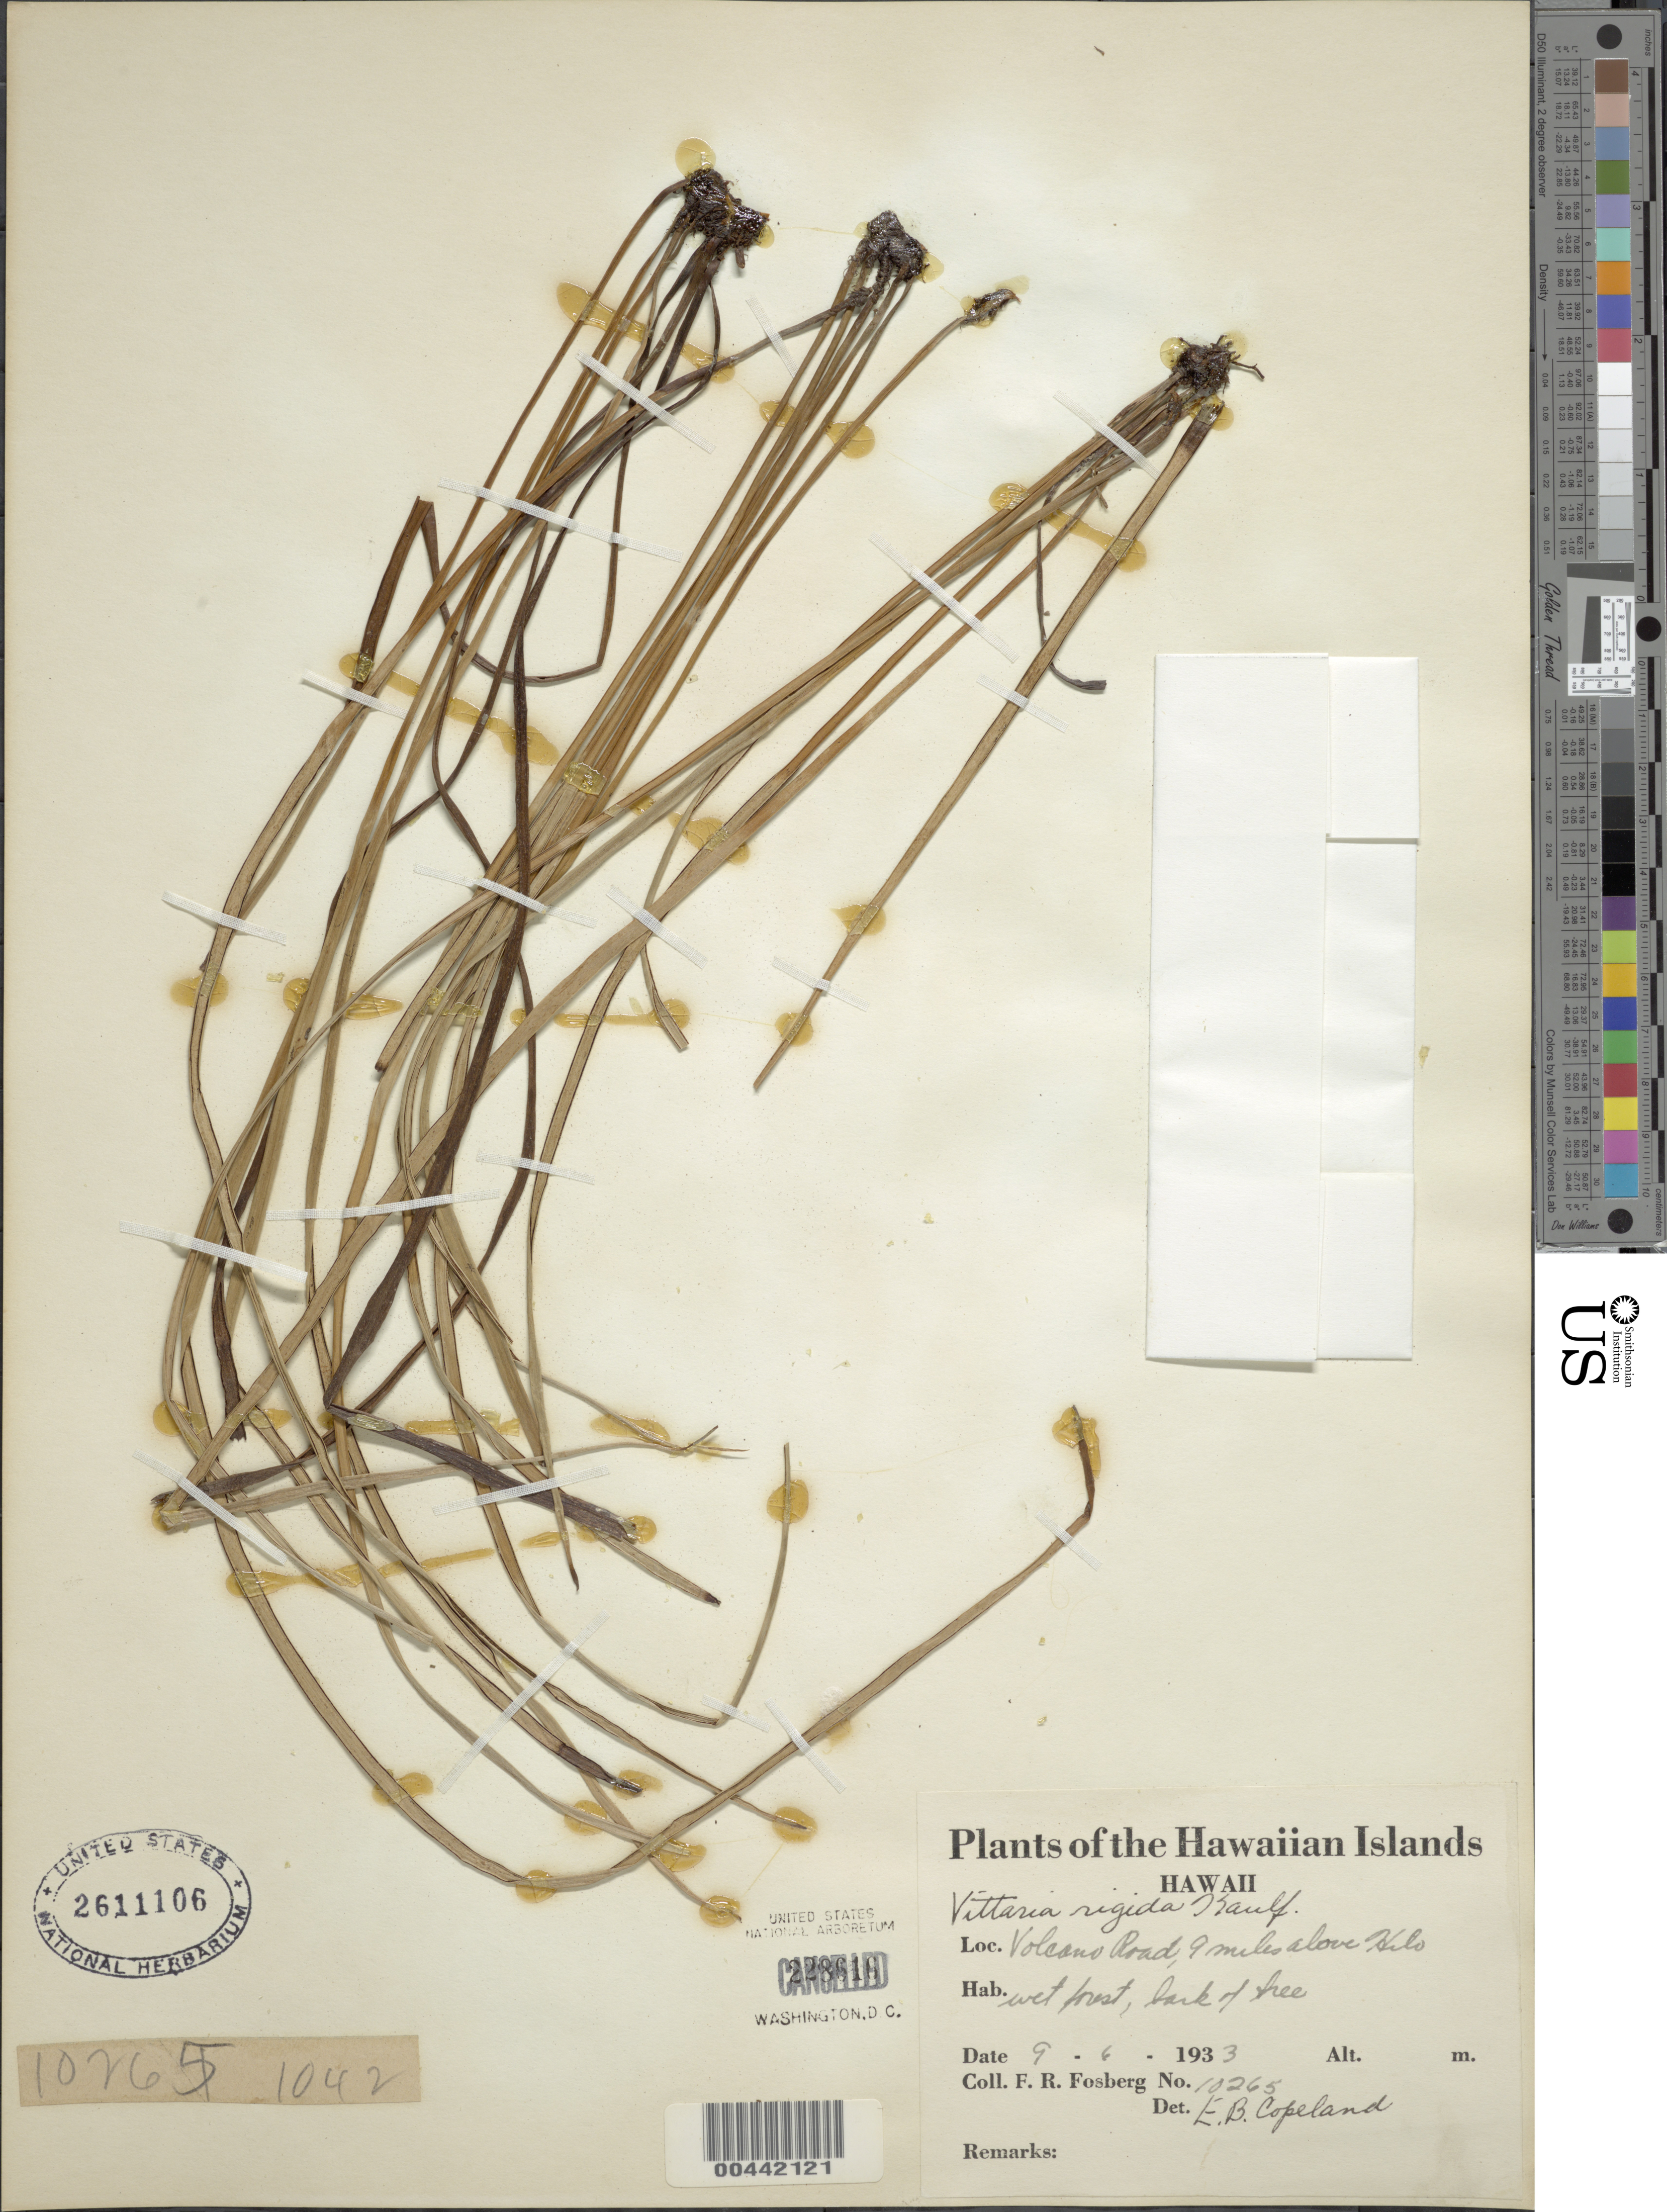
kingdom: Plantae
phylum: Tracheophyta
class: Polypodiopsida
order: Polypodiales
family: Pteridaceae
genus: Haplopteris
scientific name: Haplopteris elongata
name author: (Sw.) Crane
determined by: Wagner, W. L., (BOT), Smithsonian Institution - National Museum of Natural History (UNITED STATES)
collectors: F. R. Fosberg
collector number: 10265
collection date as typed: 6 Sep 1933 to 9 Jun 1933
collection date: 1933-06-09/1933-09-06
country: United States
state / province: Hawaii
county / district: Hawaii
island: Hawaii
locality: Volcano Rd., 9 mi above Hilo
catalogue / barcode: US 2611106